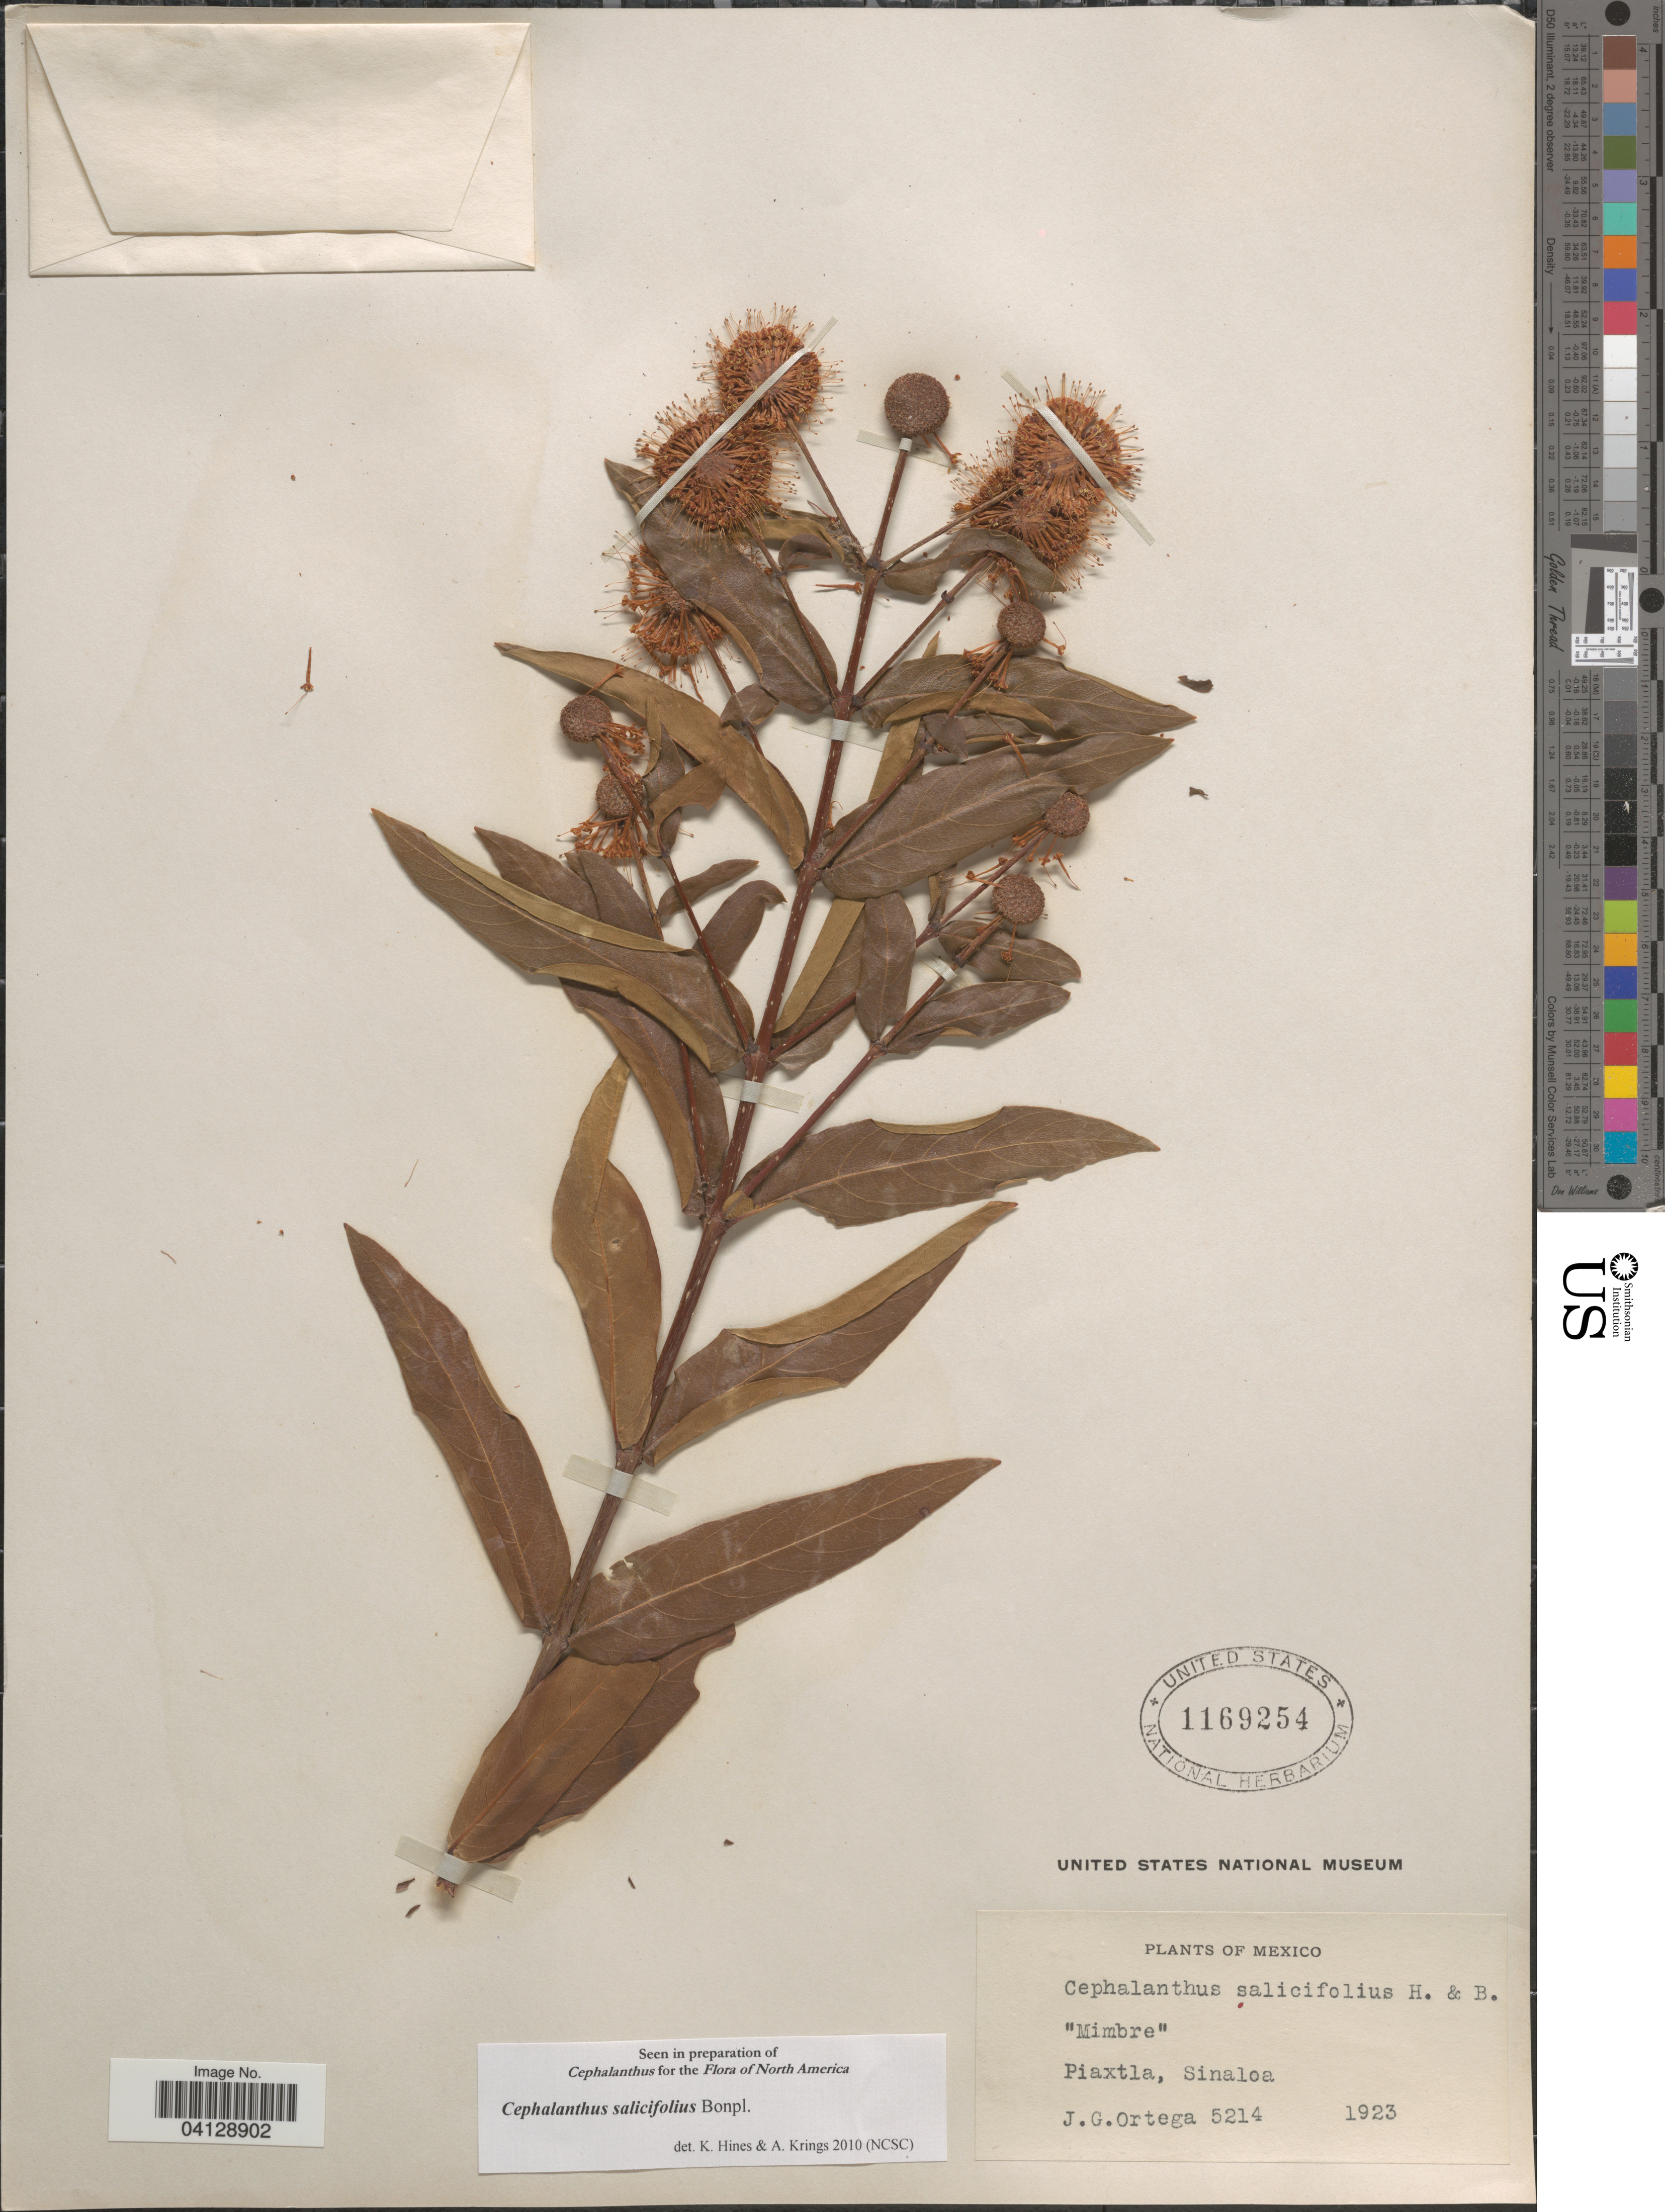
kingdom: Plantae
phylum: Tracheophyta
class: Magnoliopsida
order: Gentianales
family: Rubiaceae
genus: Cephalanthus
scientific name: Cephalanthus salicifolius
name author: Bonpl.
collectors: J. Ortega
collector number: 5214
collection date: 1923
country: Mexico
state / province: Sinaloa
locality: Mimbre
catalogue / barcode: US 1169254